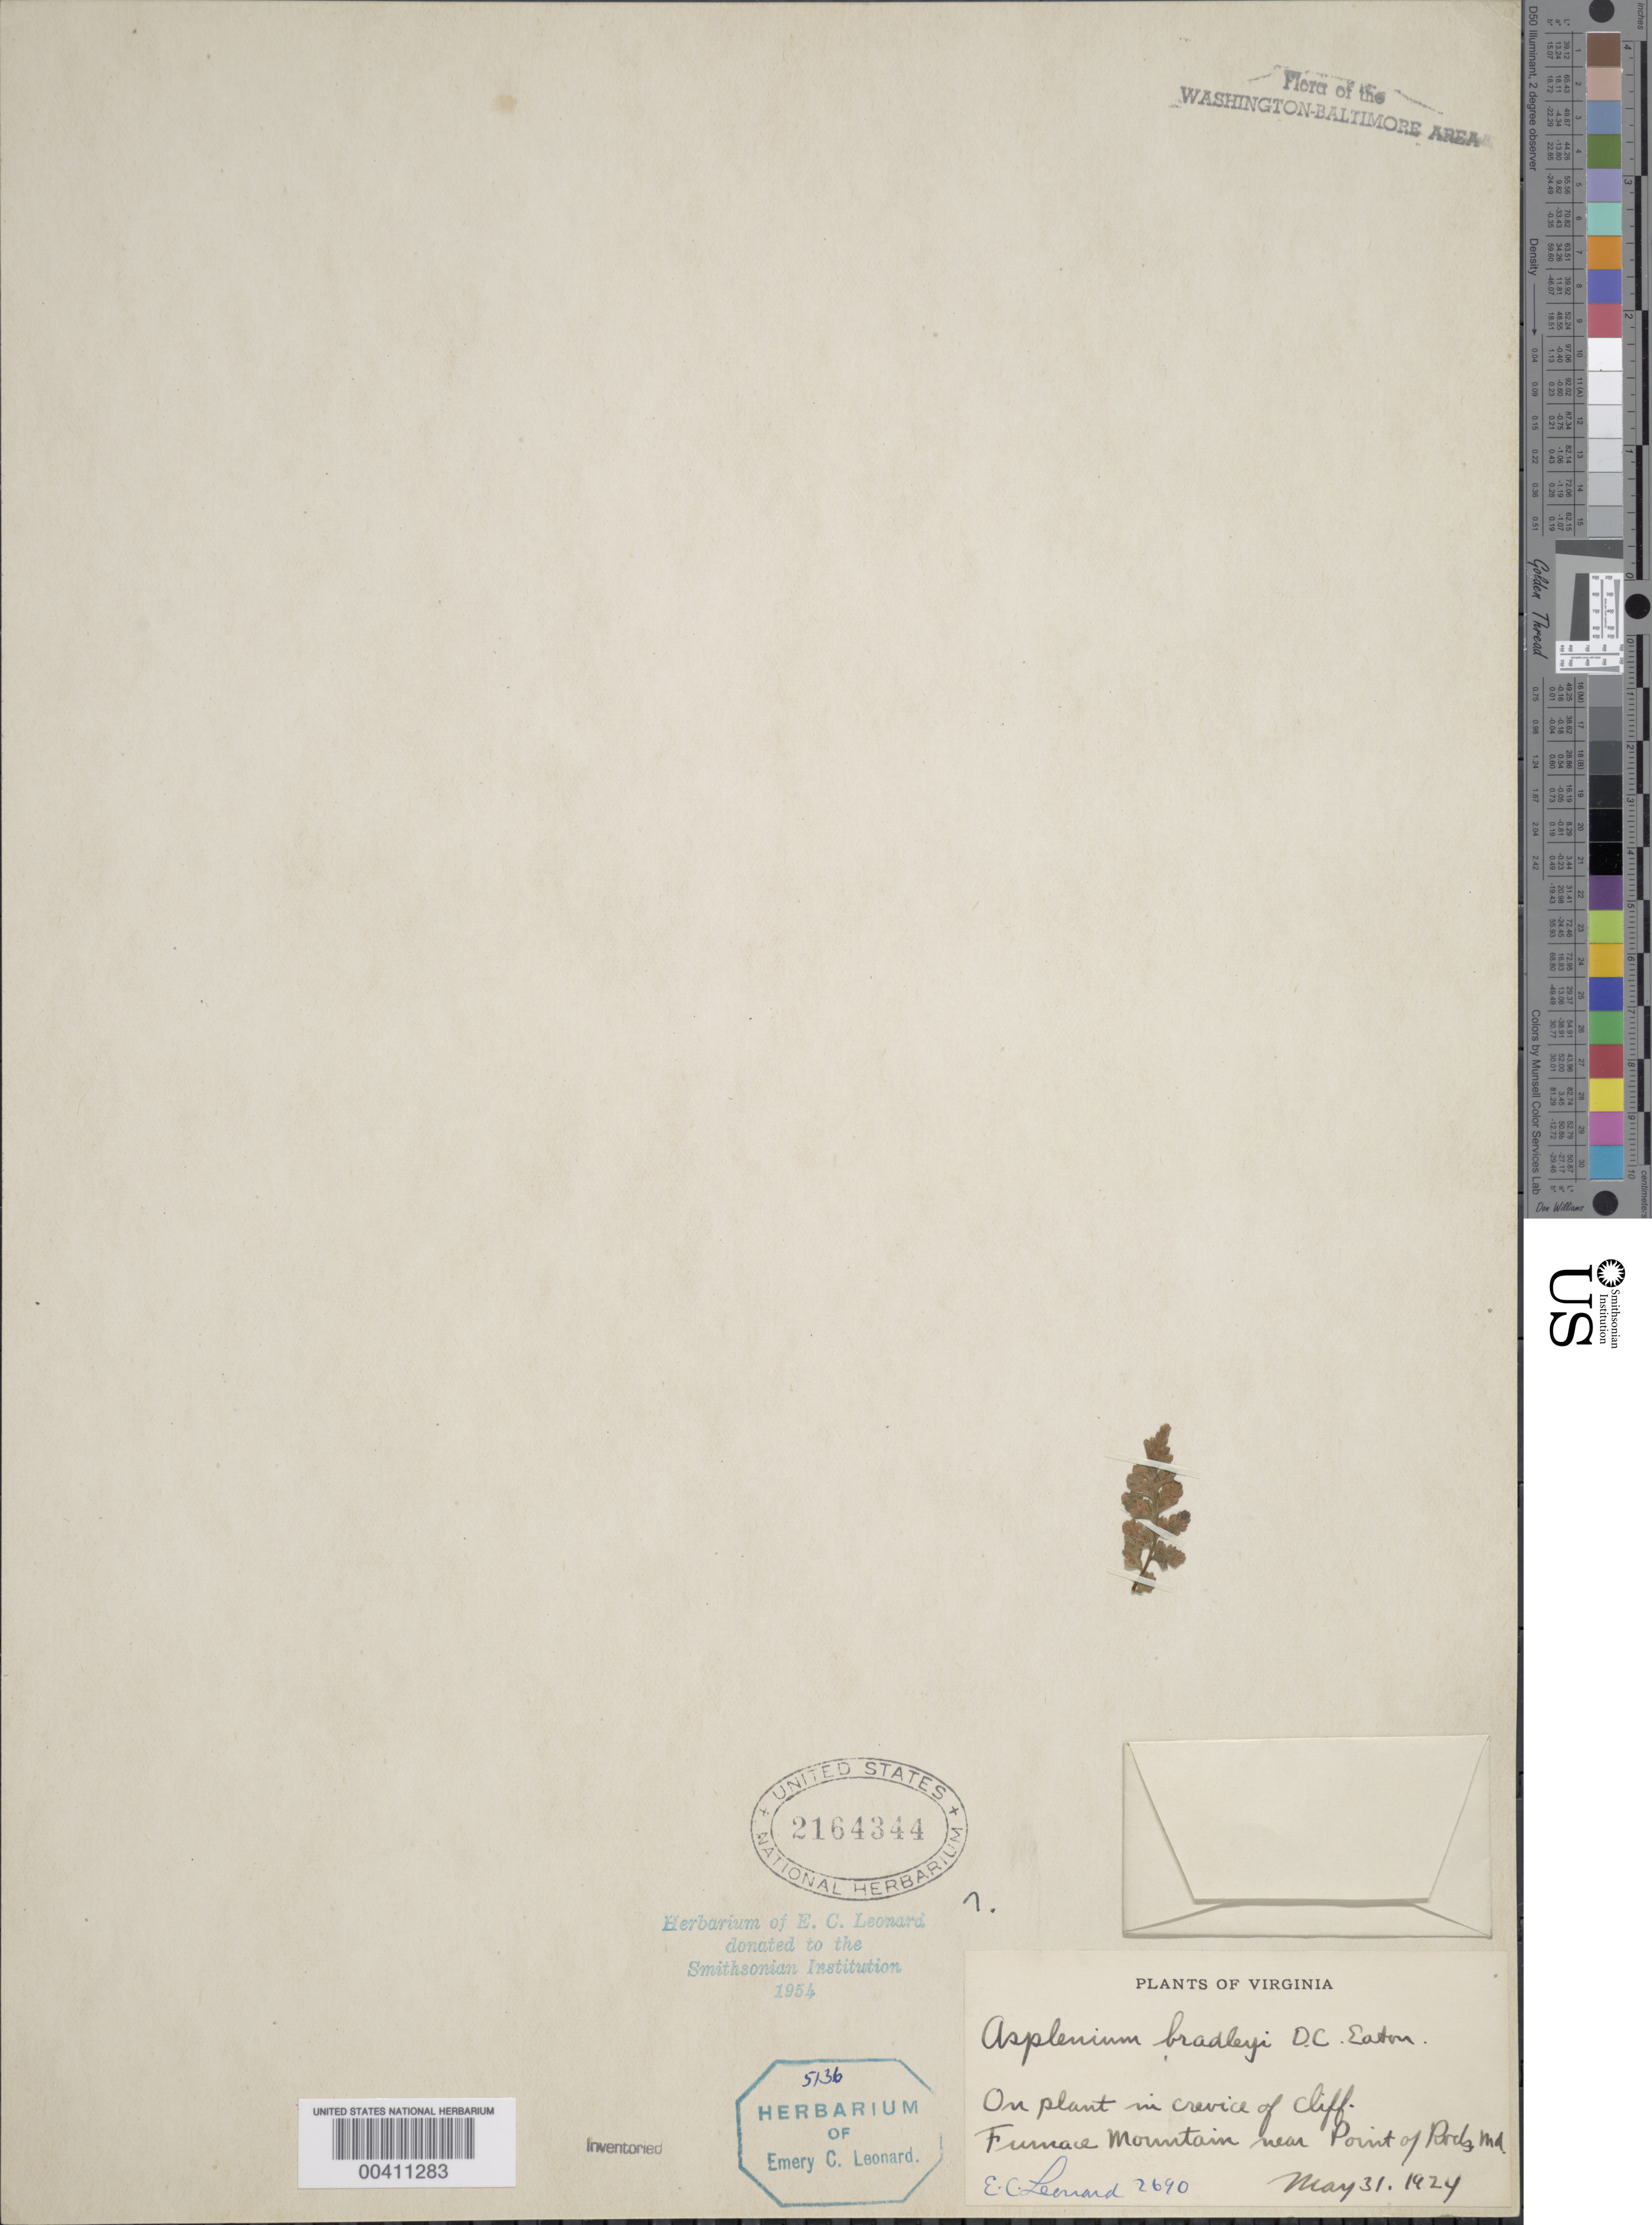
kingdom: Plantae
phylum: Tracheophyta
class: Polypodiopsida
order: Polypodiales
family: Aspleniaceae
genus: Asplenium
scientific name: Asplenium bradleyi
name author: D.C. Eaton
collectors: E. C. Leonard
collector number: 2690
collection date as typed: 31 May 1924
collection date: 1924-05-31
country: United States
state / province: Maryland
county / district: Frederick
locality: Furnace Mountain, near Point of Rocks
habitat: On plant in crevice of cliff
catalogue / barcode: US 2164344